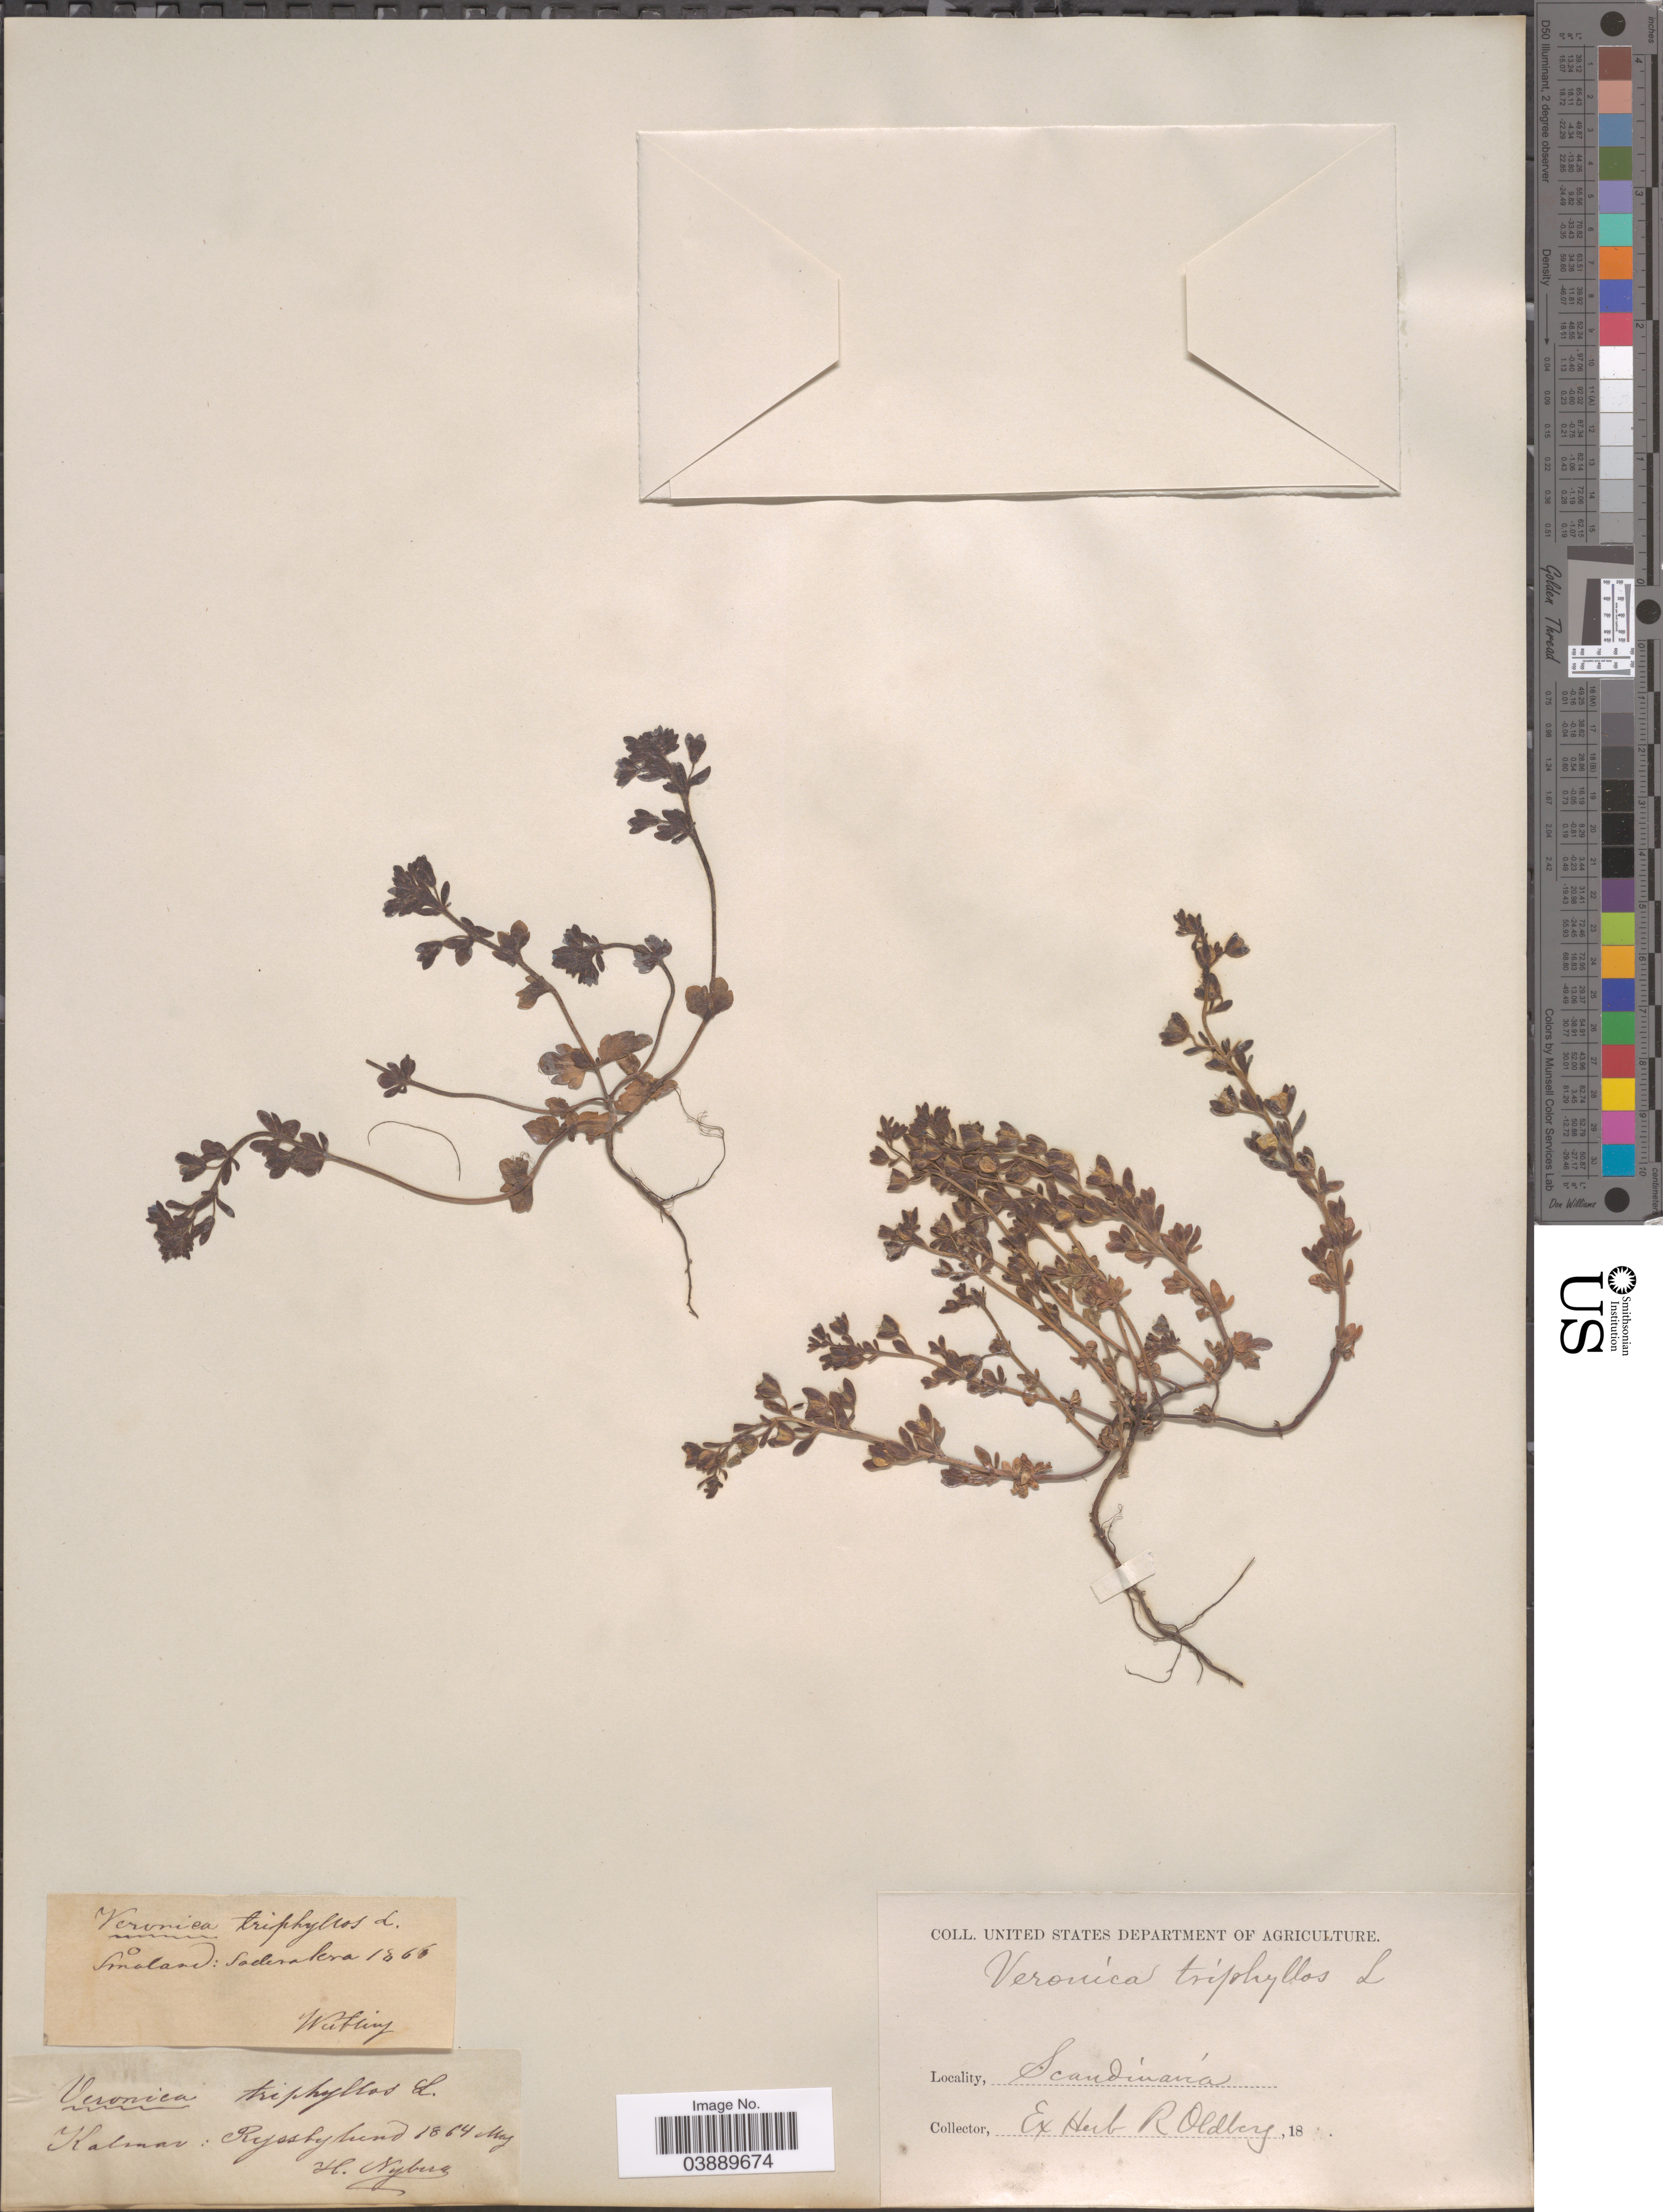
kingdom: Plantae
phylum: Tracheophyta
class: Magnoliopsida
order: Lamiales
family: Plantaginaceae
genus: Veronica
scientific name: Veronica triphyllos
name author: L.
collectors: H. Nyberg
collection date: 1864-05/1866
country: Sweden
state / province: Kalmar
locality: Ryssbylund. Smaland: Soderakra.